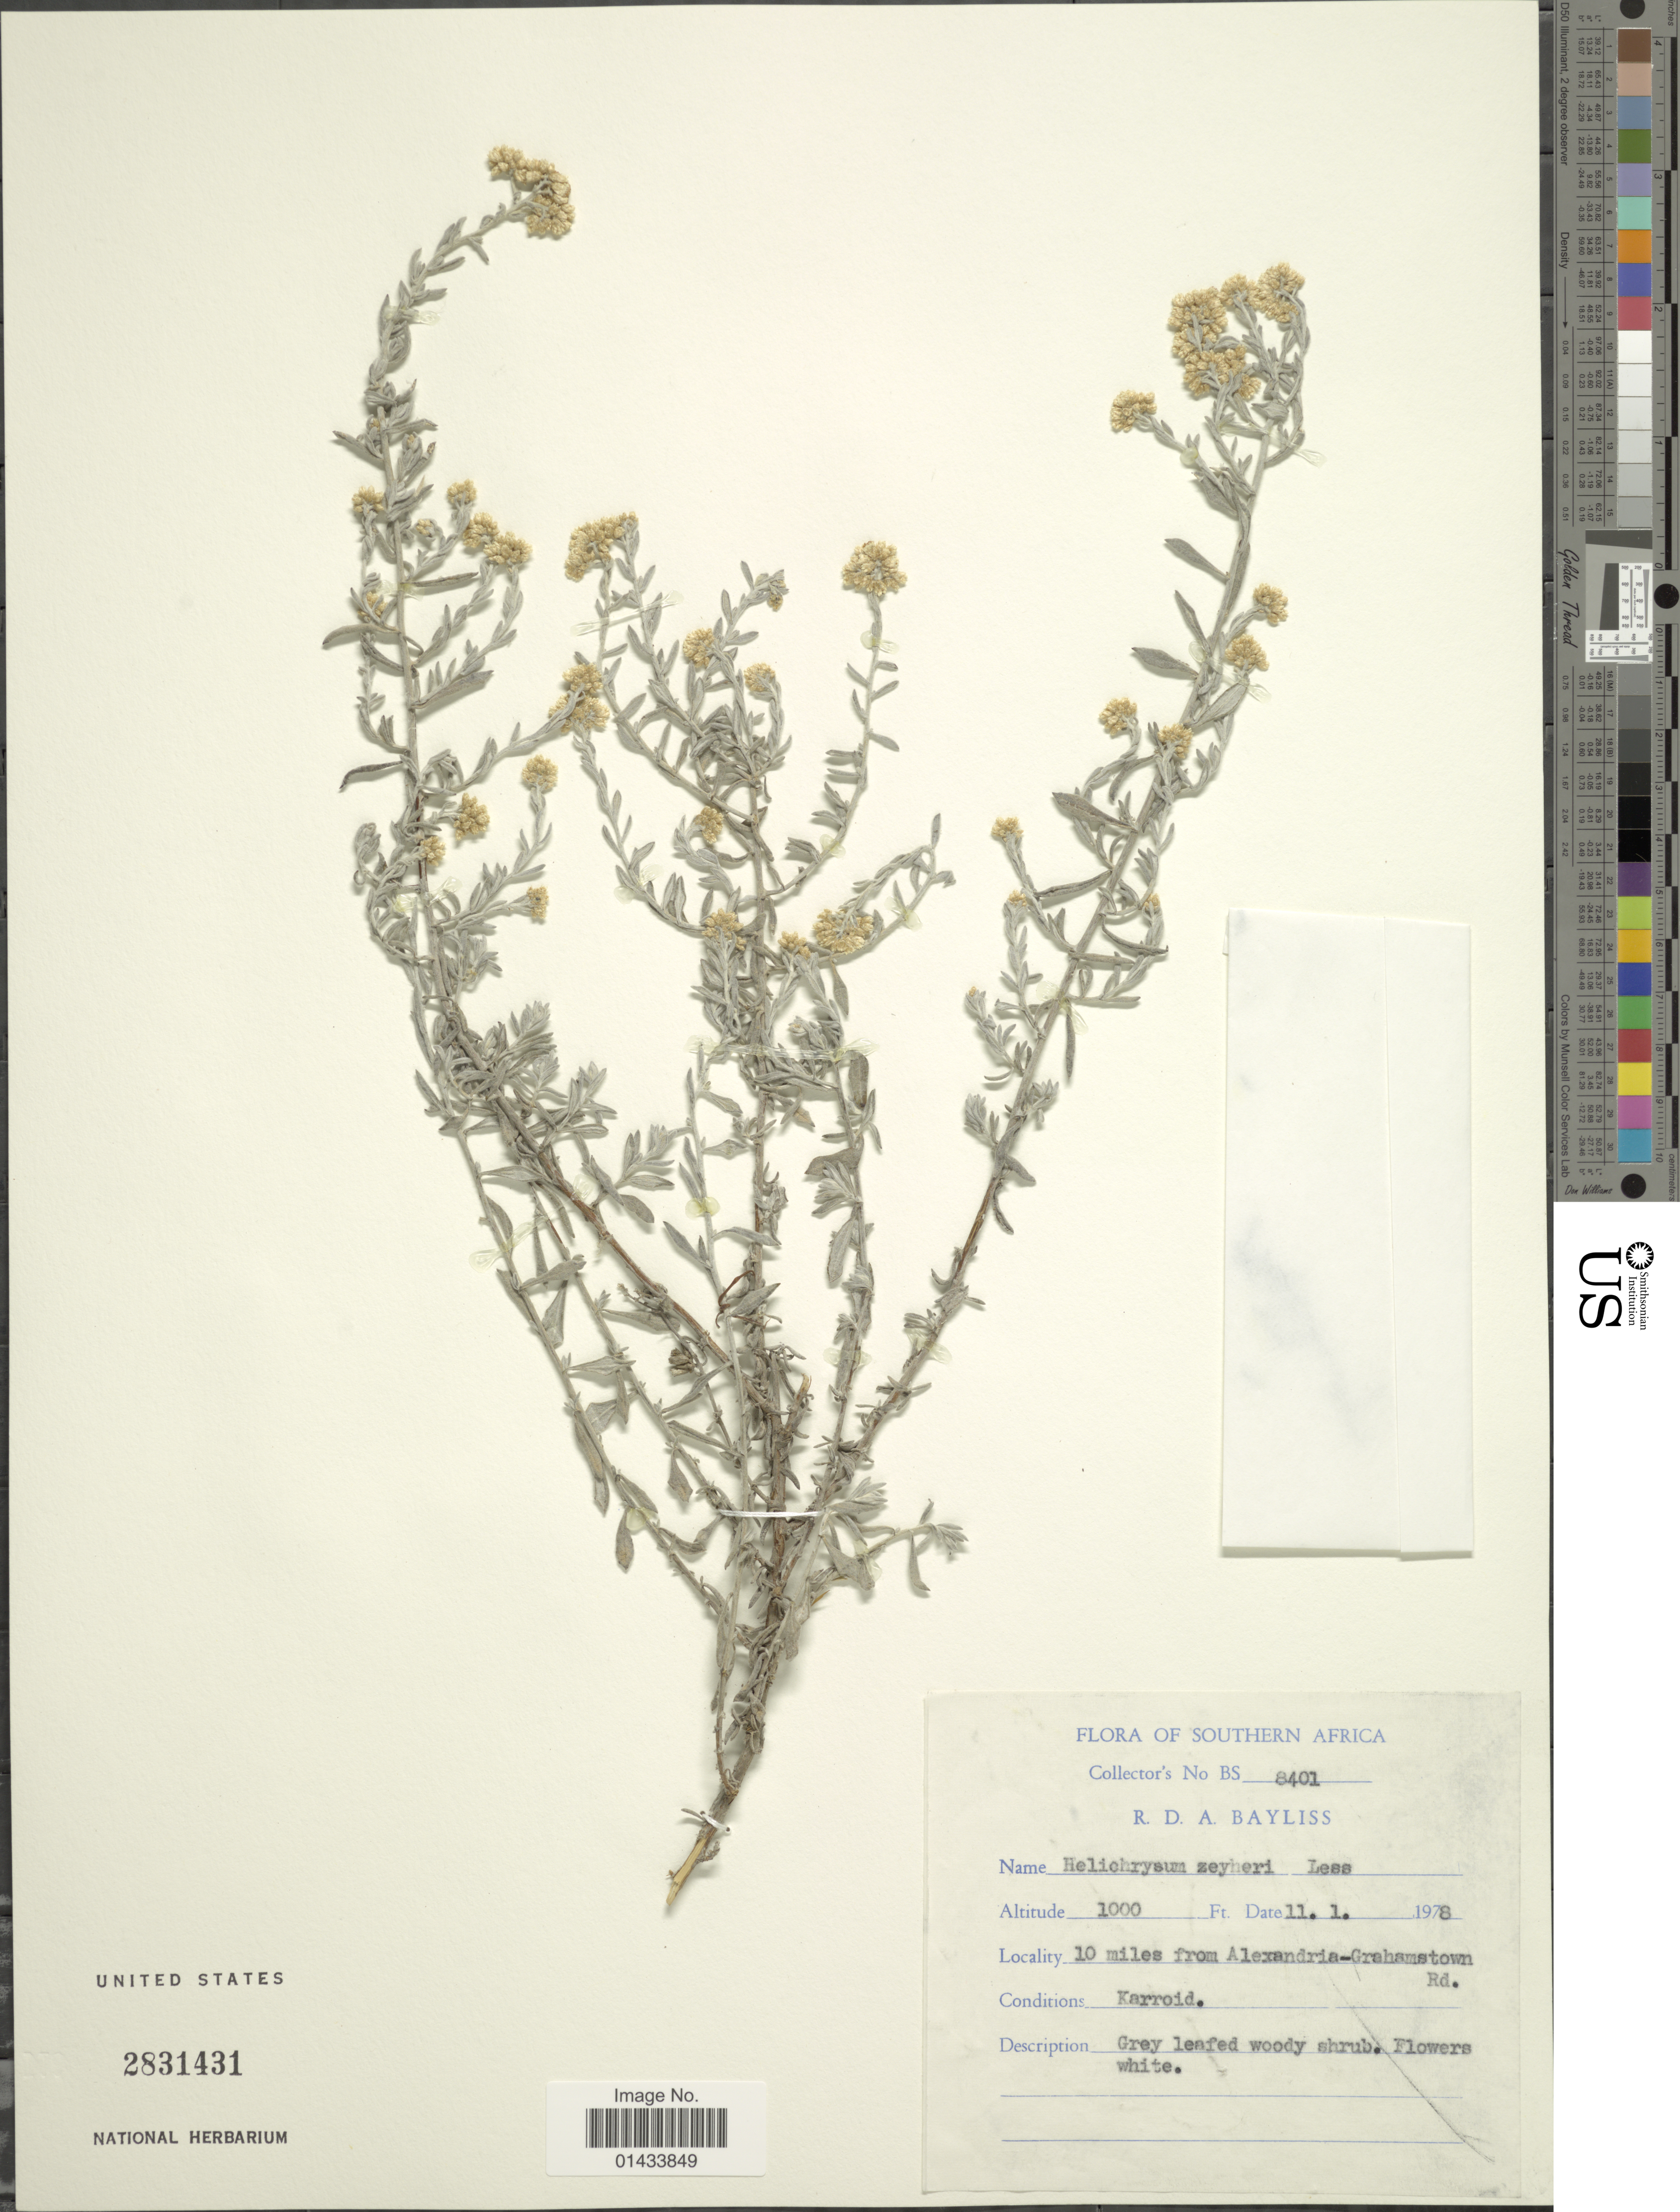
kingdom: Plantae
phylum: Tracheophyta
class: Magnoliopsida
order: Asterales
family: Asteraceae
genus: Helichrysum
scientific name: Helichrysum zeyheri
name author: Less.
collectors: R. Bayliss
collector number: BS 8401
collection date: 1978-01-11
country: South Africa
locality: Southern Africa, 10 miles from Alexandria-Grahamstown Rd.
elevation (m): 305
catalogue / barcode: US 2831431